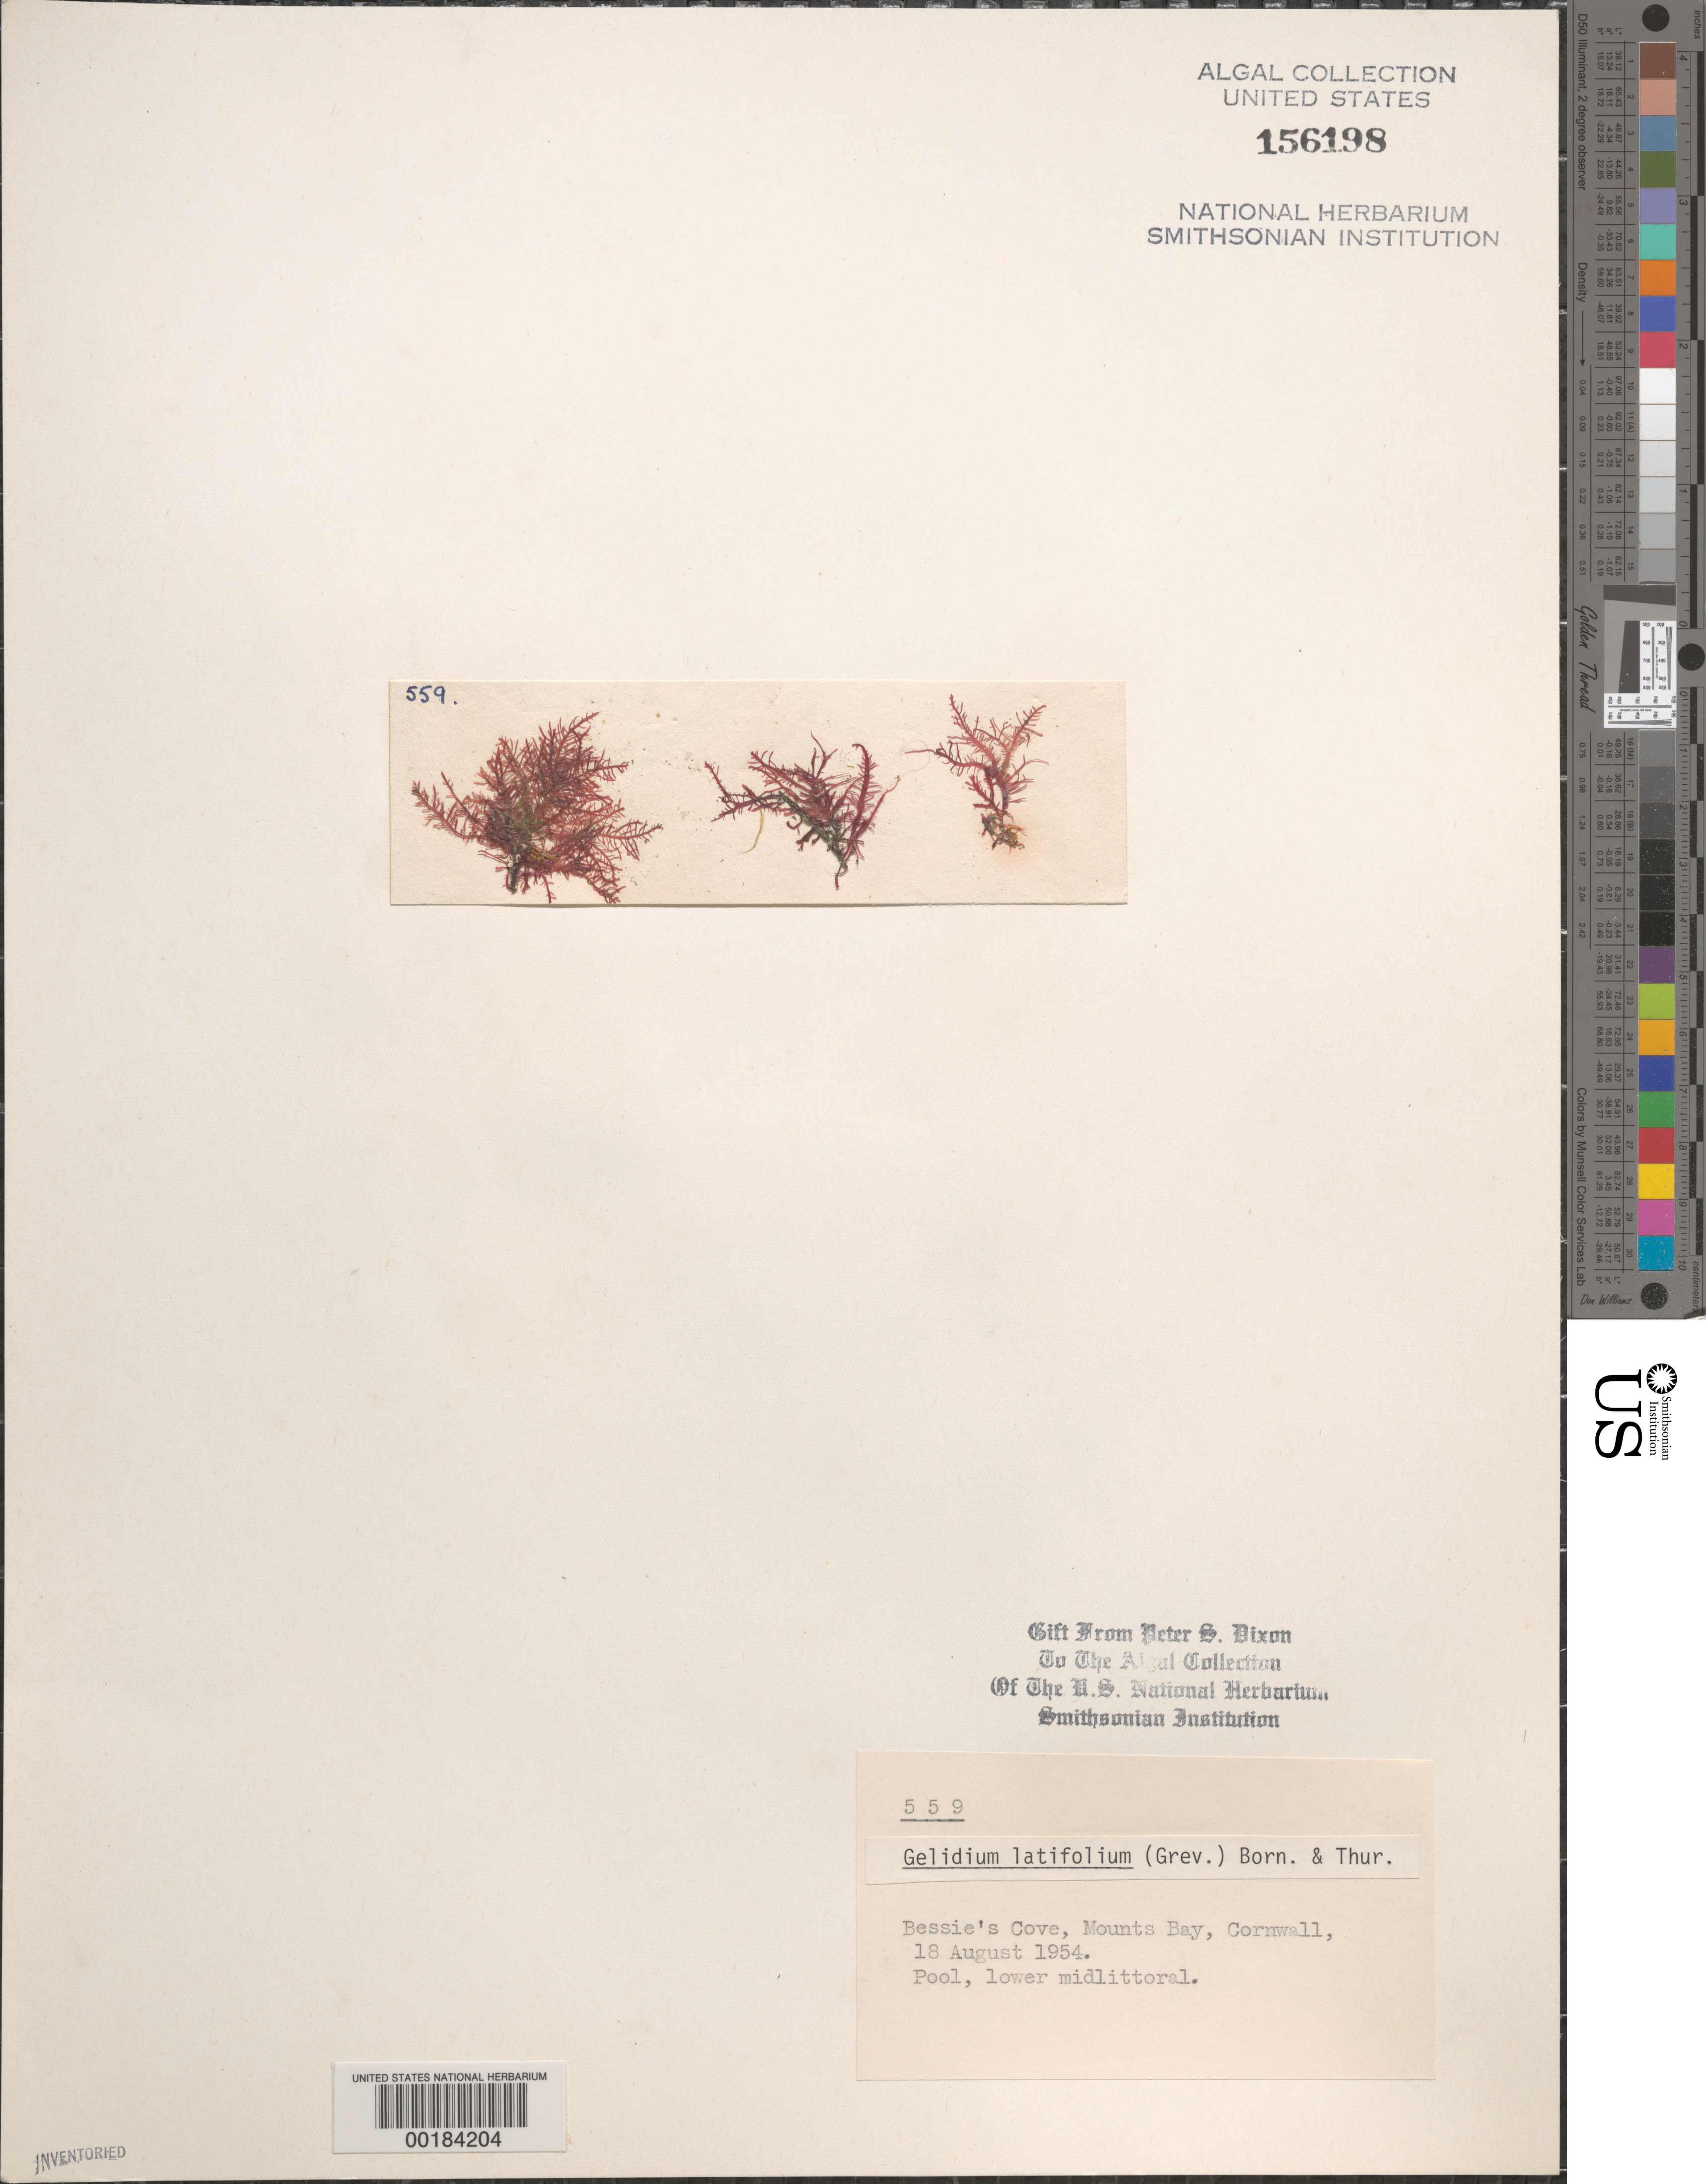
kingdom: Plantae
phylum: Rhodophyta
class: Florideophyceae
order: Gelidiales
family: Gelidiaceae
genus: Gelidium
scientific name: Gelidium spinosum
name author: (S.G. Gmel.) P.C. Silva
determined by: Algae name updating Project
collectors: P. S. Dixon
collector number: PSD 559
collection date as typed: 18 Aug 1954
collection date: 1954-08-18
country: United Kingdom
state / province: England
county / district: Cornwall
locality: Bessie's Cove, Mounts Bay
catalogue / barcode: US 156198